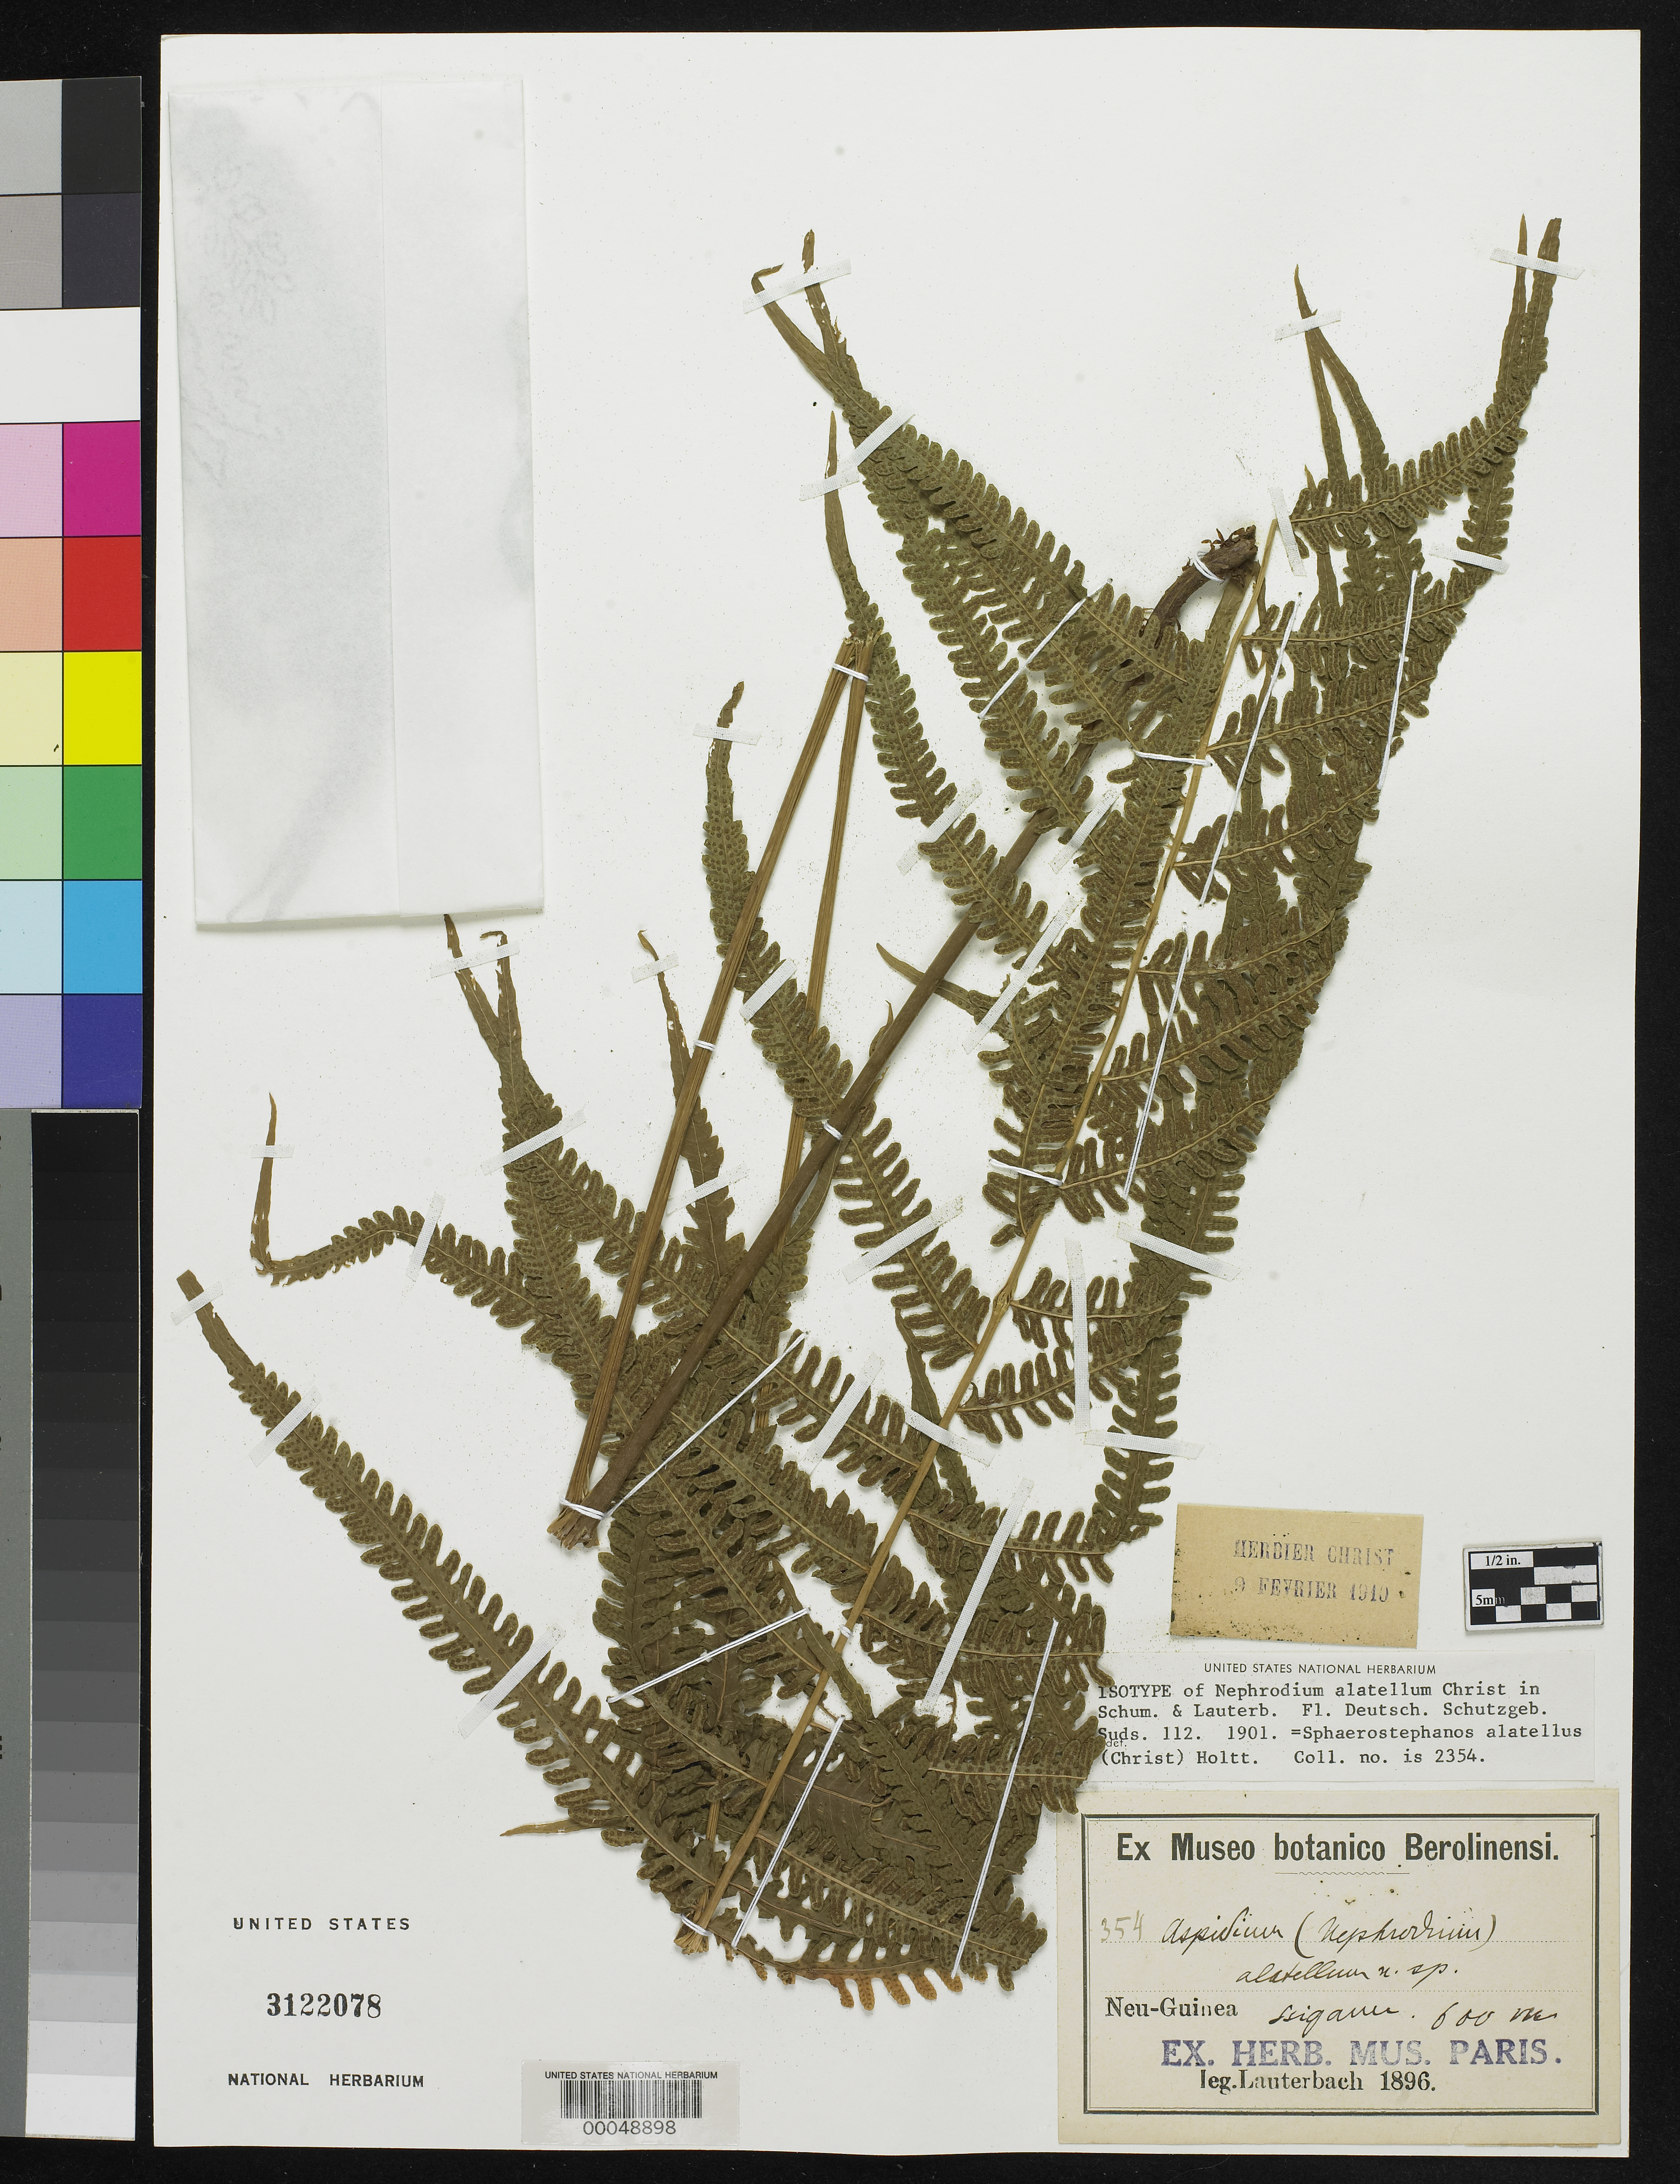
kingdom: Plantae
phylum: Tracheophyta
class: Polypodiopsida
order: Polypodiales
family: Dryopteridaceae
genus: Nephrodium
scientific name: Nephrodium alatellum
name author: Christ in K. Schum. & Lauterb.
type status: Isotype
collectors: C. A. G. Lauterbach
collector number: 354 (2354)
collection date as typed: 1896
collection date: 1896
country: Papua New Guinea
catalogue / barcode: US 3122078